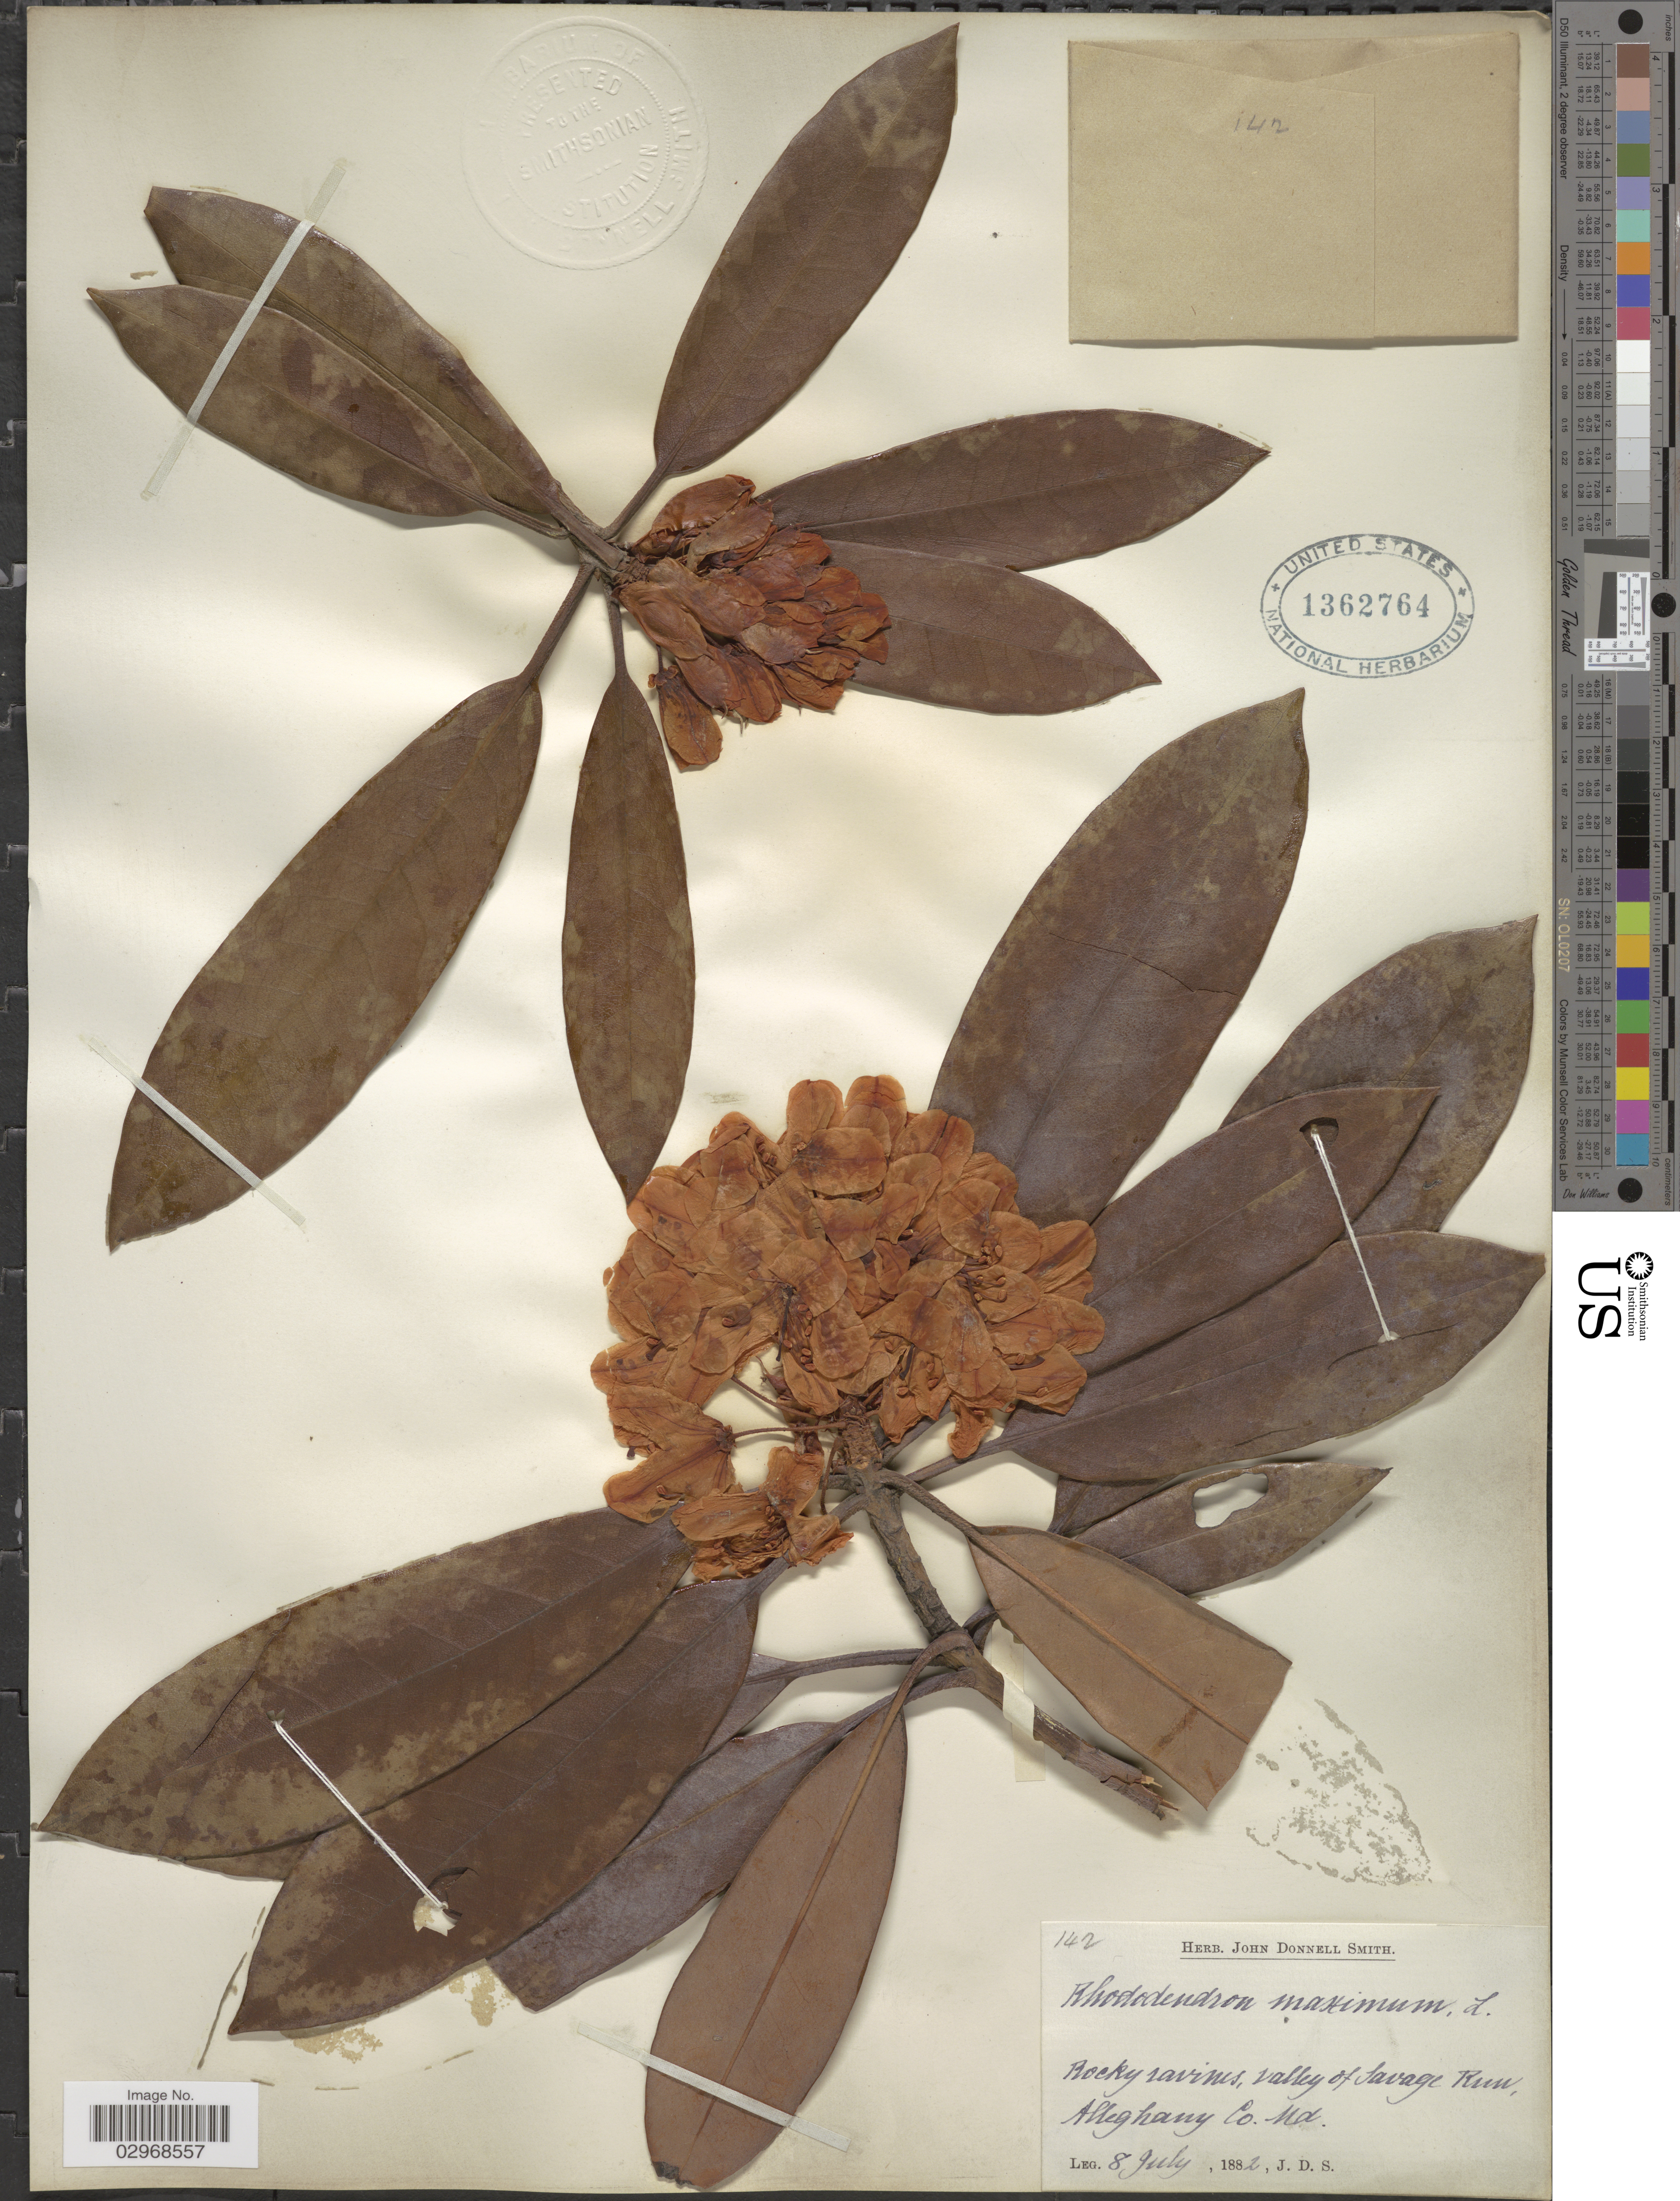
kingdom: Plantae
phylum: Tracheophyta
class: Magnoliopsida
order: Ericales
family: Ericaceae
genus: Rhododendron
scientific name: Rhododendron maximum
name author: L.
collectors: J. Donnell Smith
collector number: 142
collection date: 1882-07-08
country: United States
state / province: Maryland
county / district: Allegany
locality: Rocky ravines, valley of Savage Run, Alleghany Co.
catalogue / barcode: US 1362764